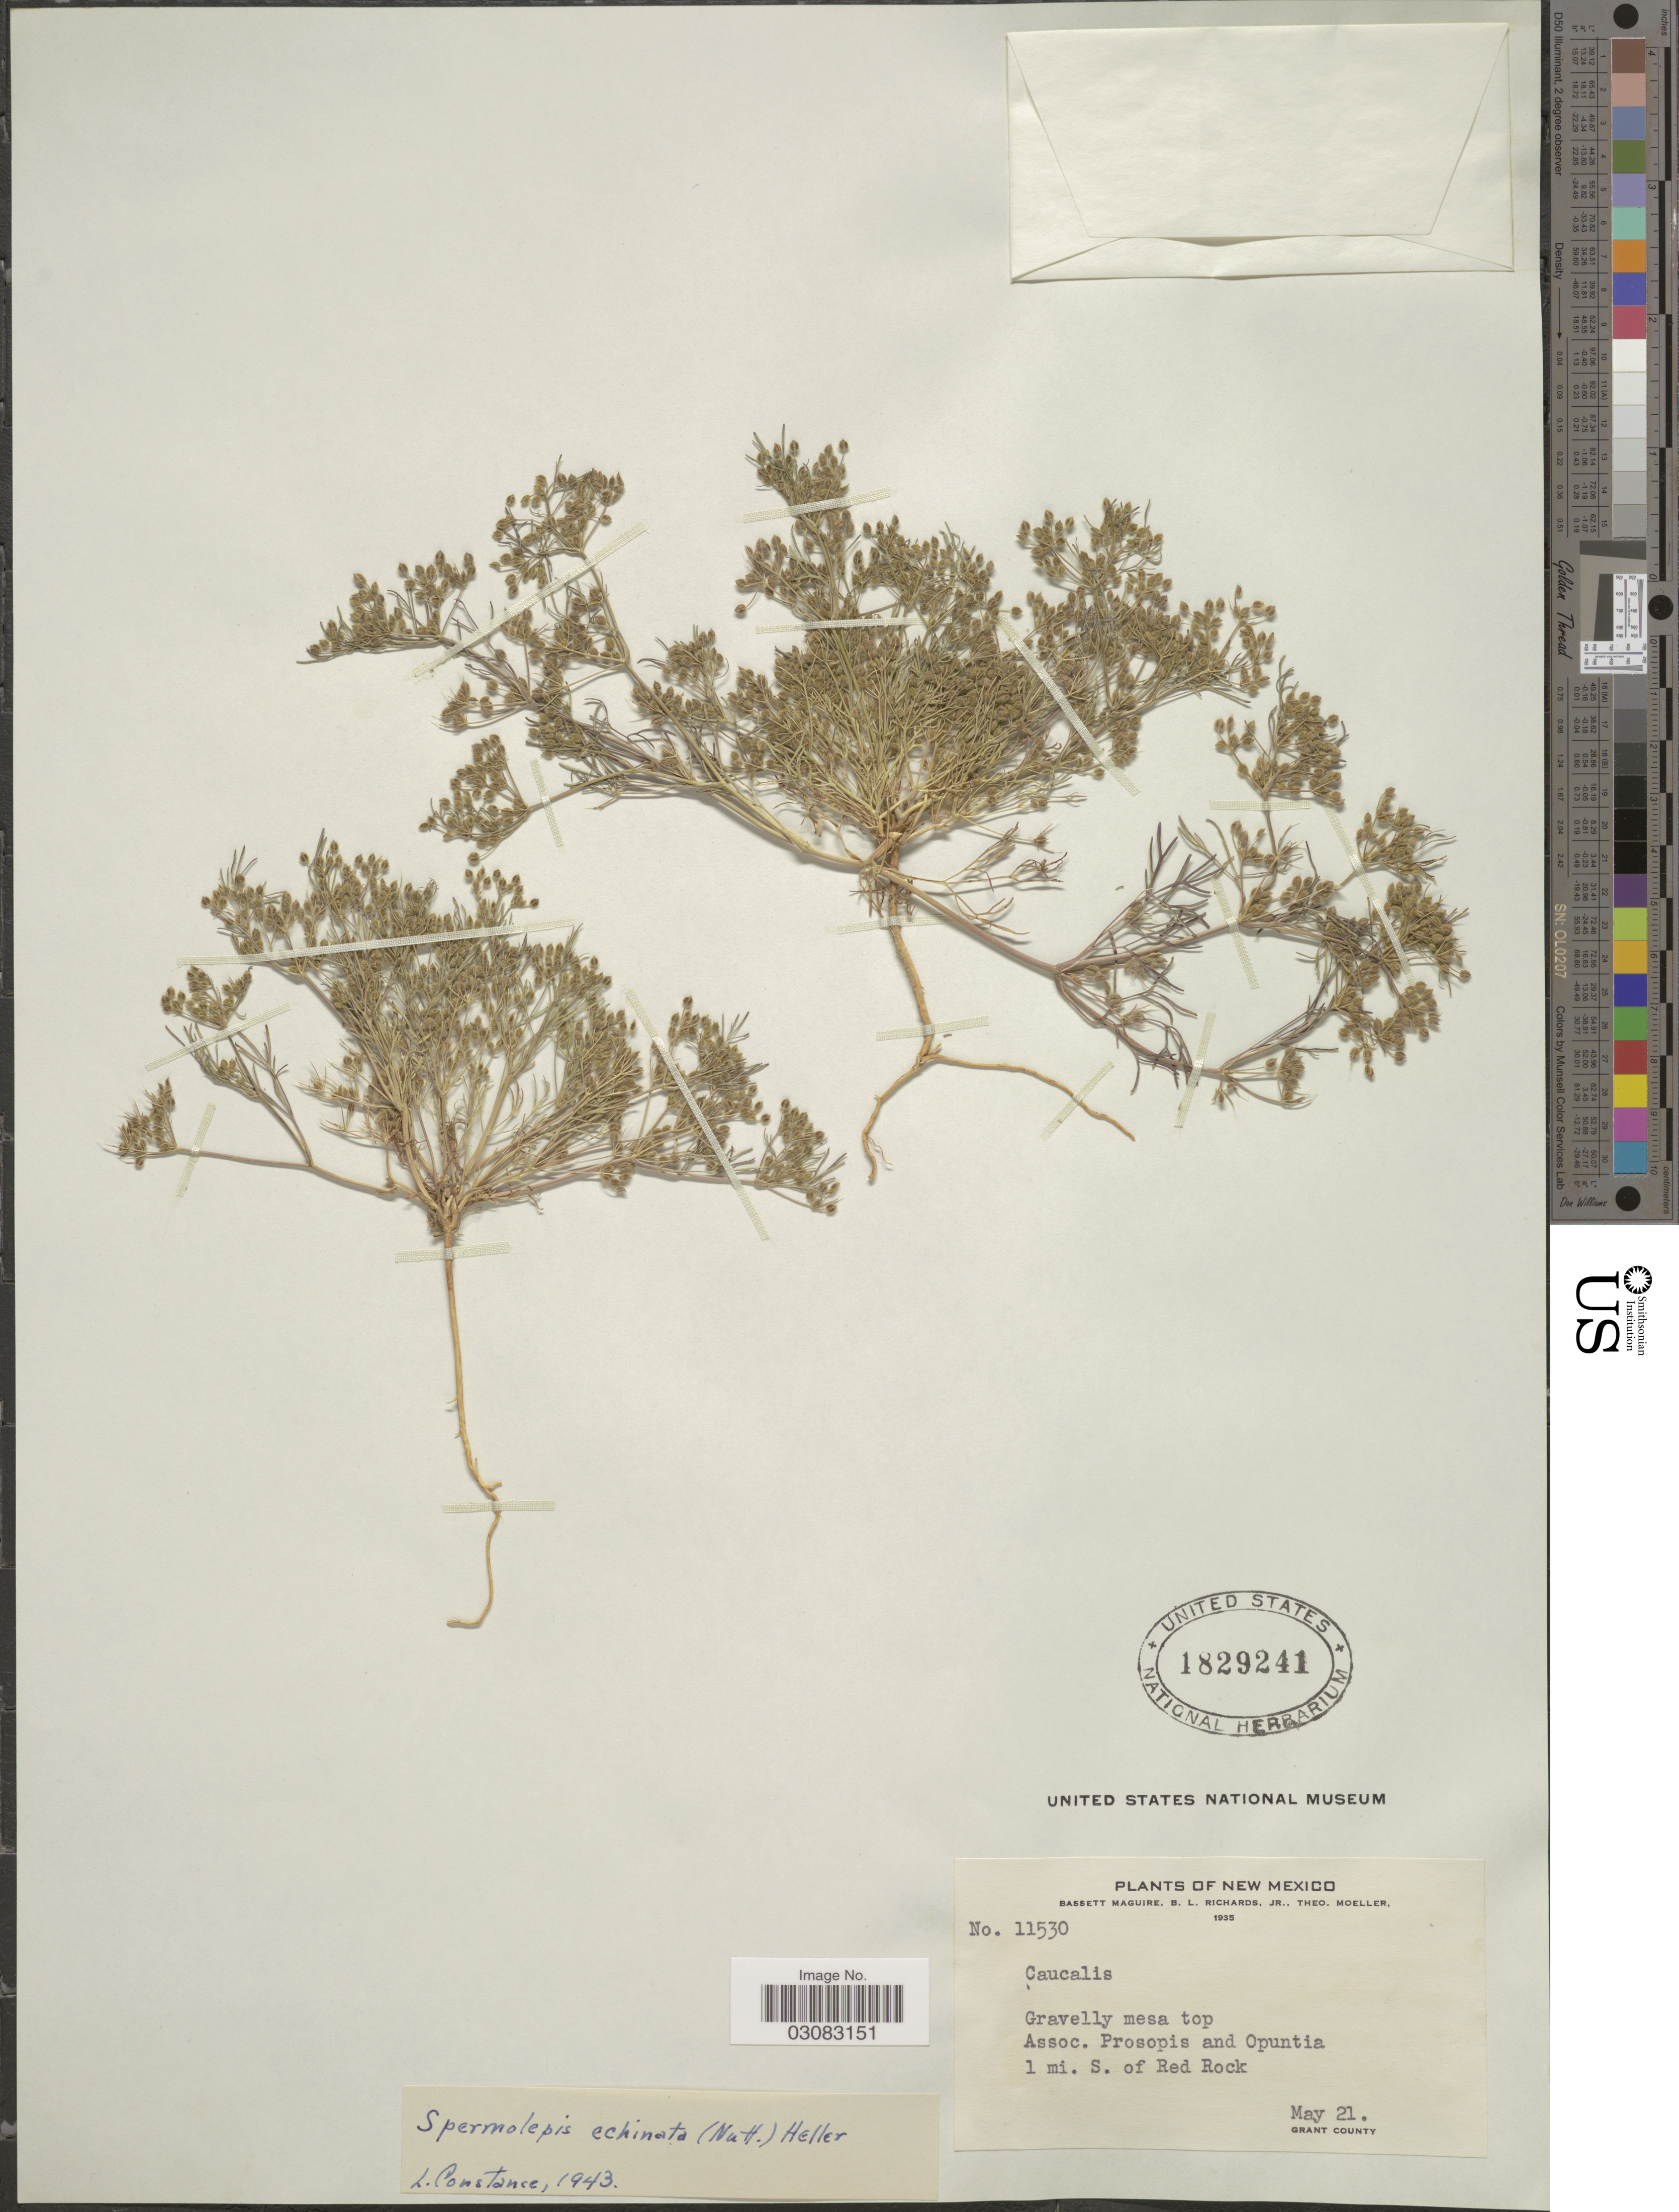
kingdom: Plantae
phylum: Tracheophyta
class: Magnoliopsida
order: Apiales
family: Apiaceae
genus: Spermolepis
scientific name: Spermolepis echinata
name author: (Nutt. ex DC.) A. Heller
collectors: B. Maguire, B. Richards & T. Moeller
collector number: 11530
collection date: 1935-05-21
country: United States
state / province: New Mexico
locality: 1 mi. S. of Red Rock. Grant County.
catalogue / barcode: US 1829241